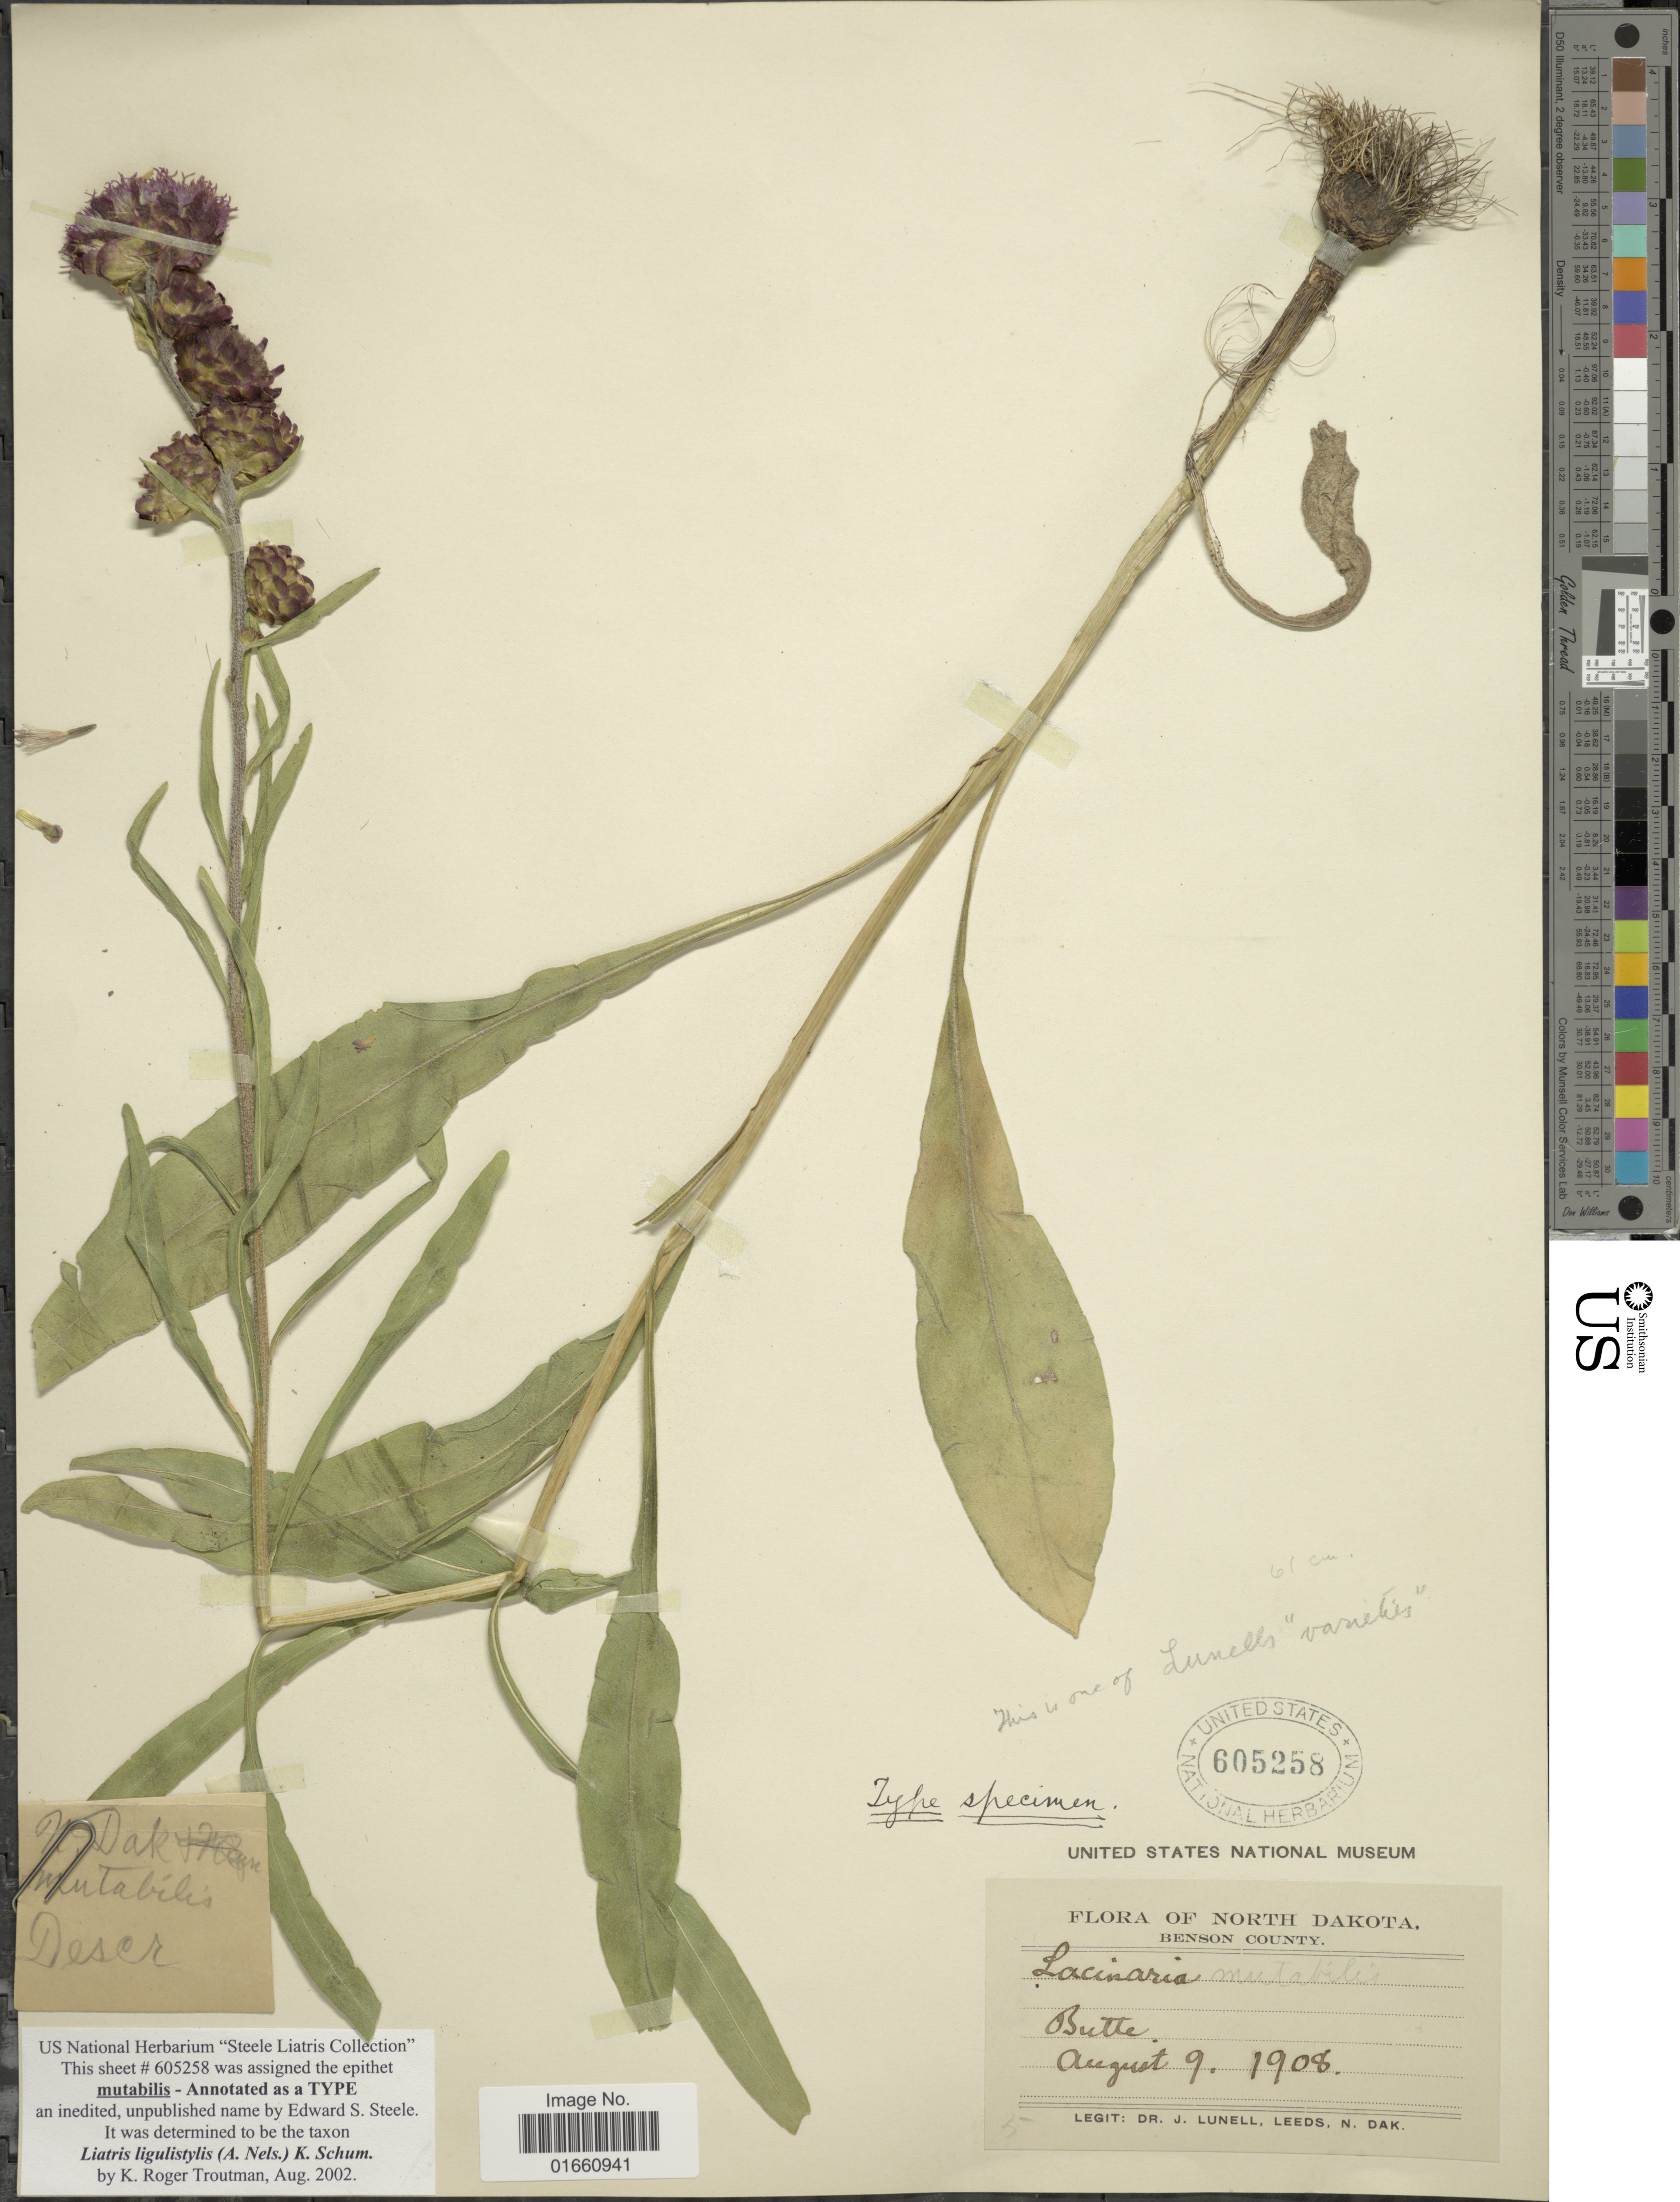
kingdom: Plantae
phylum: Tracheophyta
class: Magnoliopsida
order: Asterales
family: Asteraceae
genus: Liatris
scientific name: Liatris ligulistylis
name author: (A. Nelson) K. Schum.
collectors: J. Lunell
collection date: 1908-08-09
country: United States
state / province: North Dakota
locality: Benson County, Butte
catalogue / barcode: US 605258